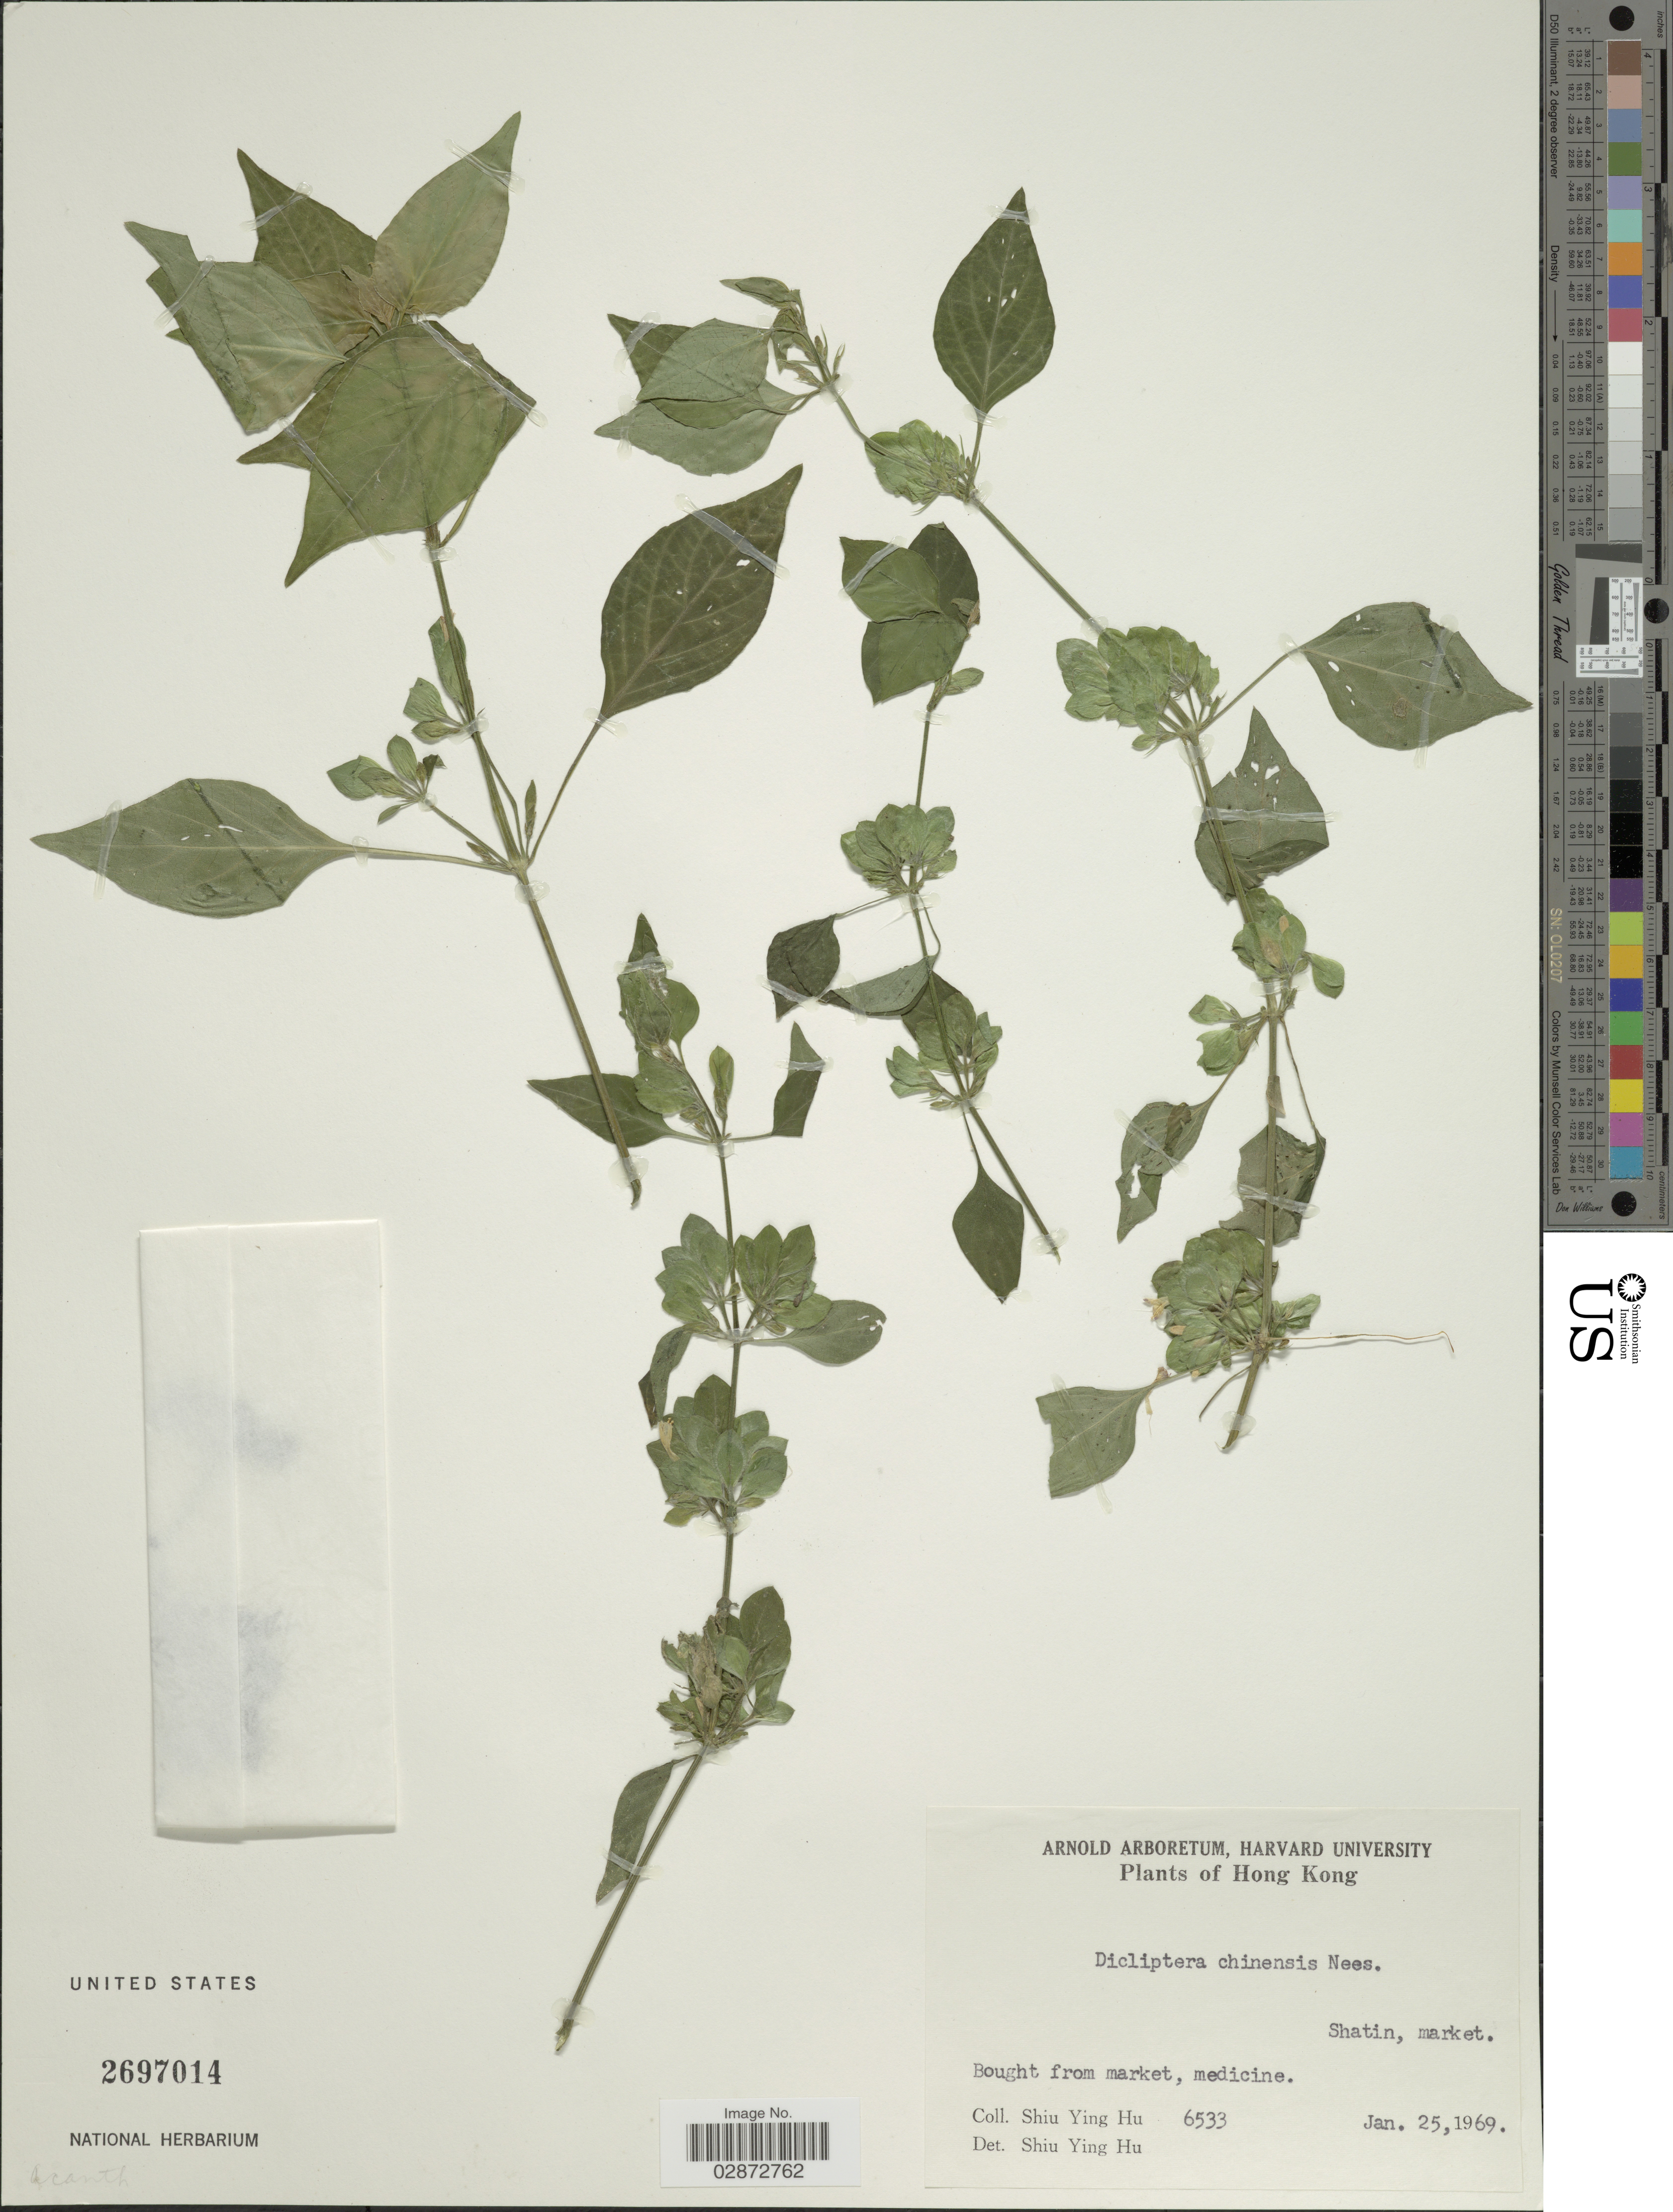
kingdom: Plantae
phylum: Tracheophyta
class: Magnoliopsida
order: Lamiales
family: Acanthaceae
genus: Dicliptera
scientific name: Dicliptera chinensis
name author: (L.) Juss.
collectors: S. Y. Hu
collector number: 6533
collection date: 1969-01-25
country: China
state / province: Hong Kong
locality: Shatin, market.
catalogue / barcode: US 2697014